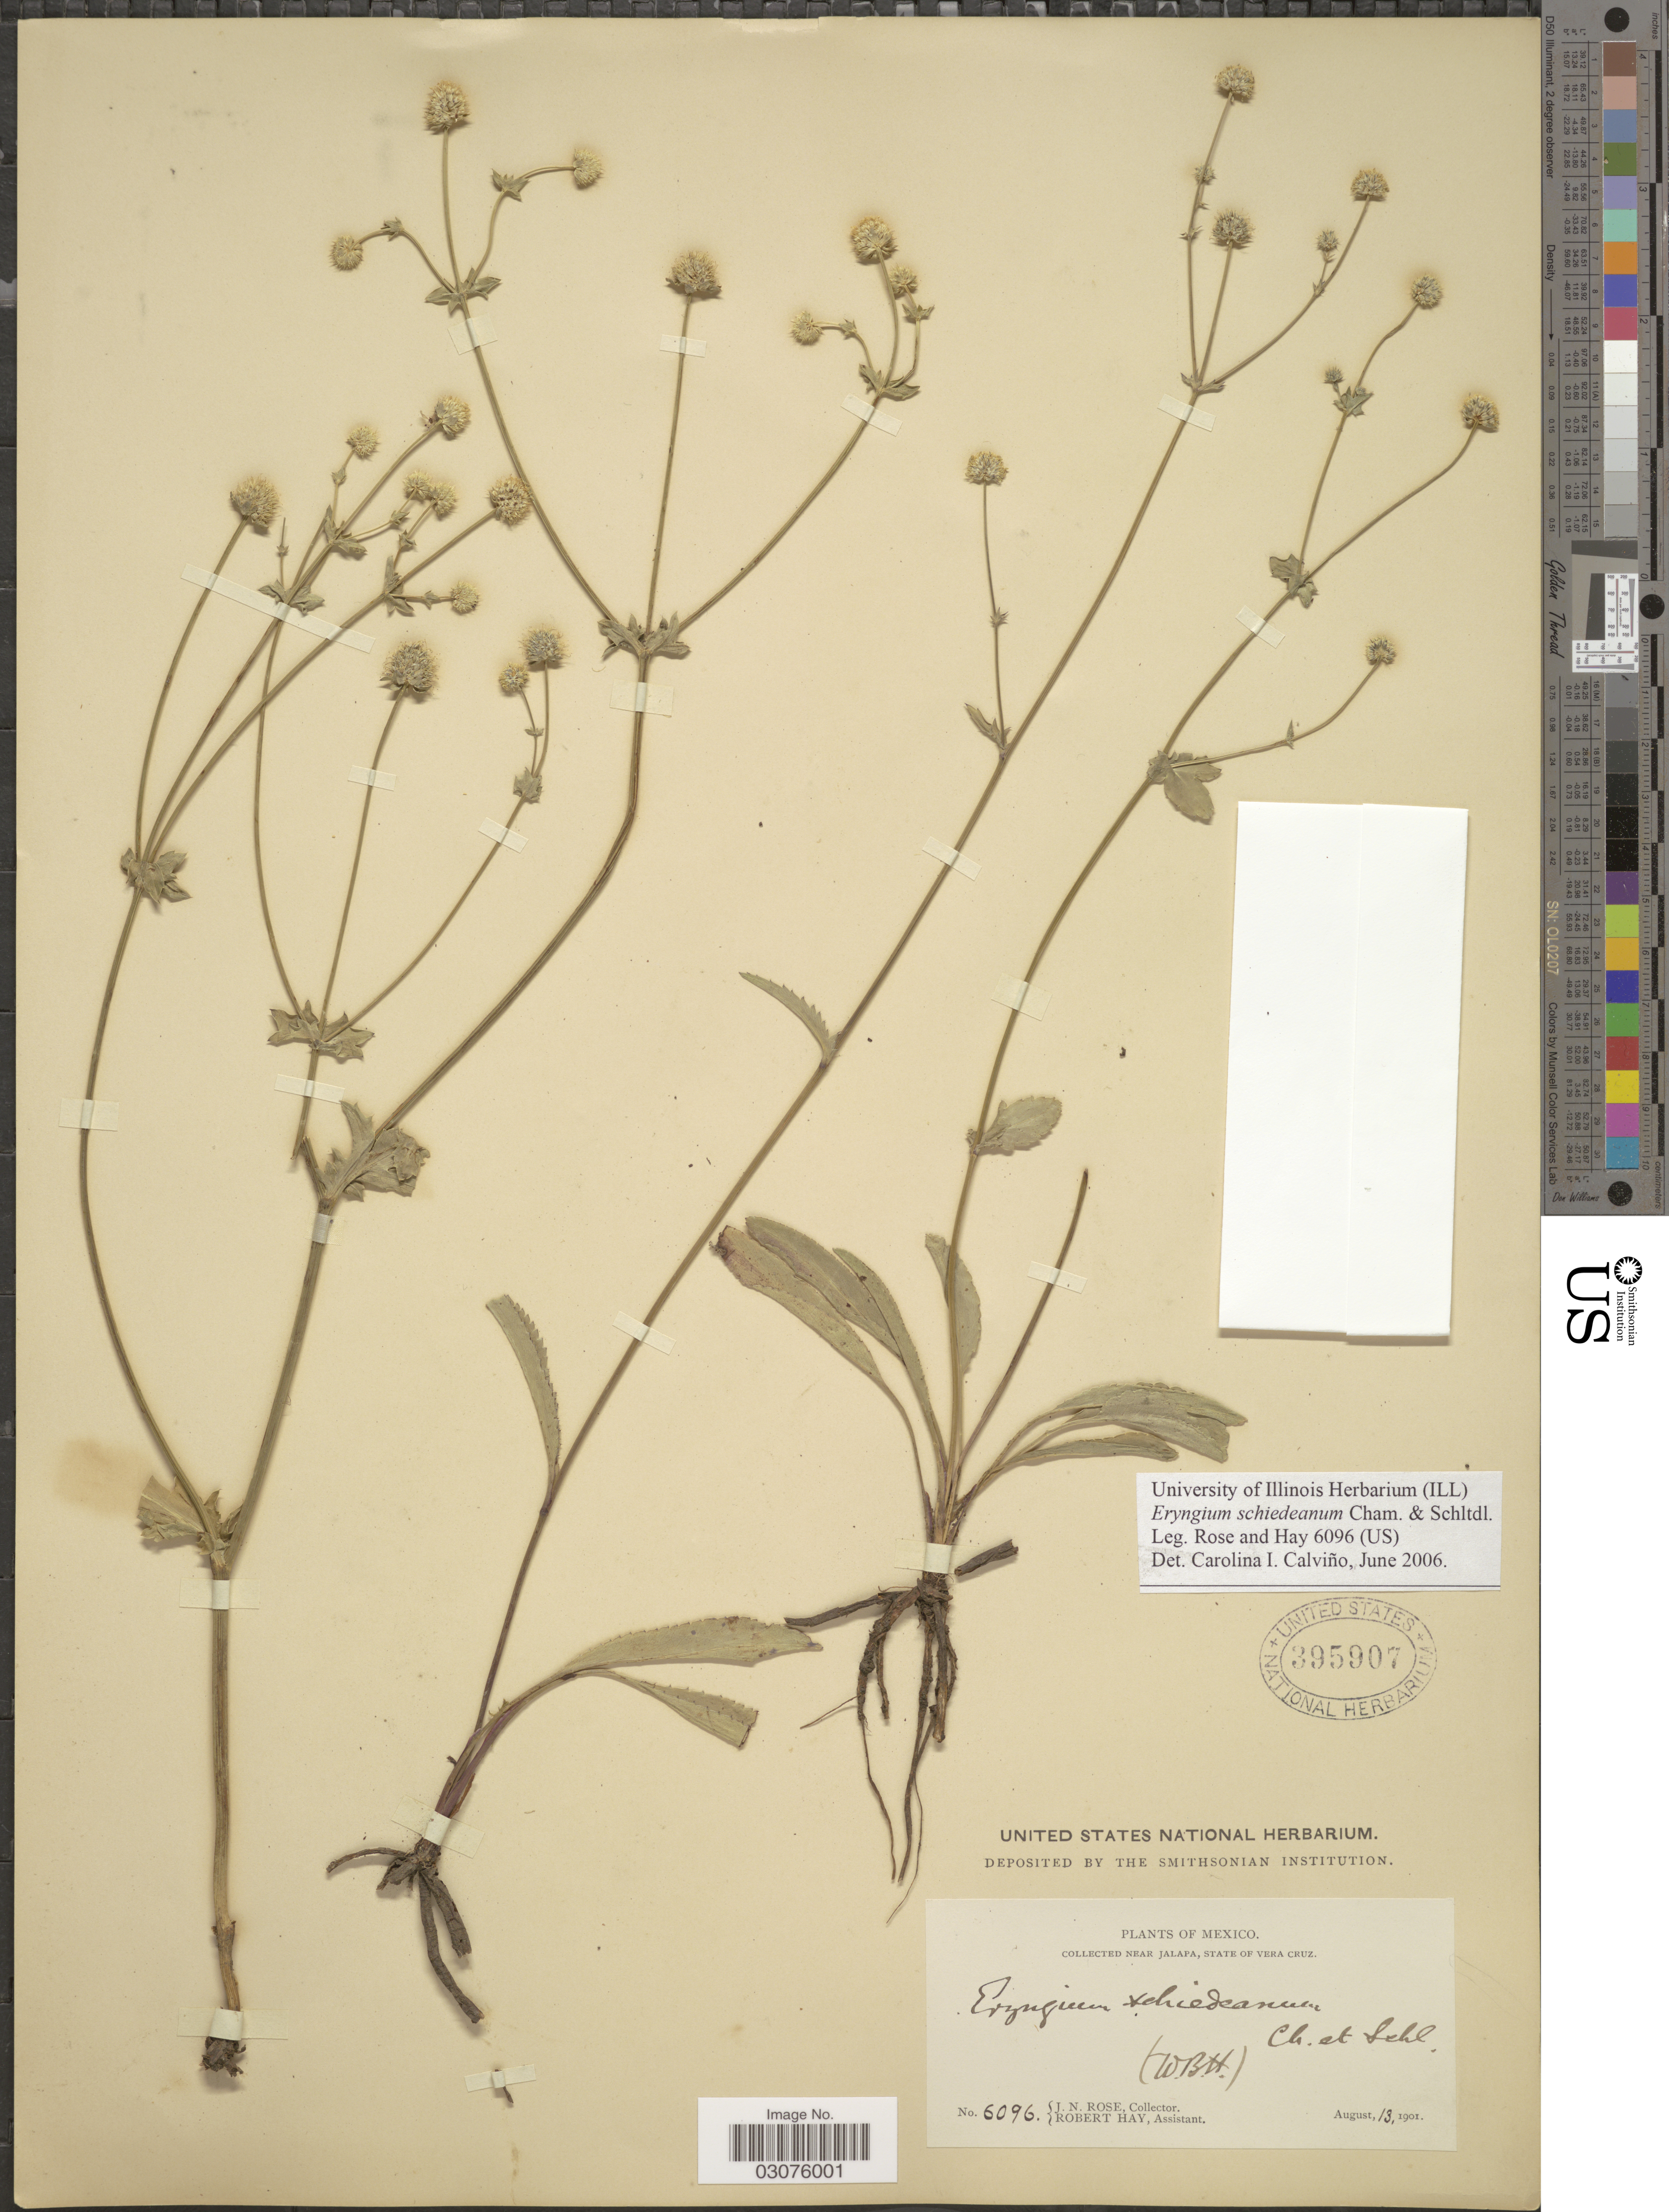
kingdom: Plantae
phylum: Tracheophyta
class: Magnoliopsida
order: Apiales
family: Apiaceae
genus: Eryngium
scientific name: Eryngium schiedeanum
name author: Schltdl. & Cham.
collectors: J. N. Rose & R. Hay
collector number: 6096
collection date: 1901-08-13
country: Mexico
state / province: Veracruz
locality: Collected near Jalapa, State of Vera Cruz.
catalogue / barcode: US 395907